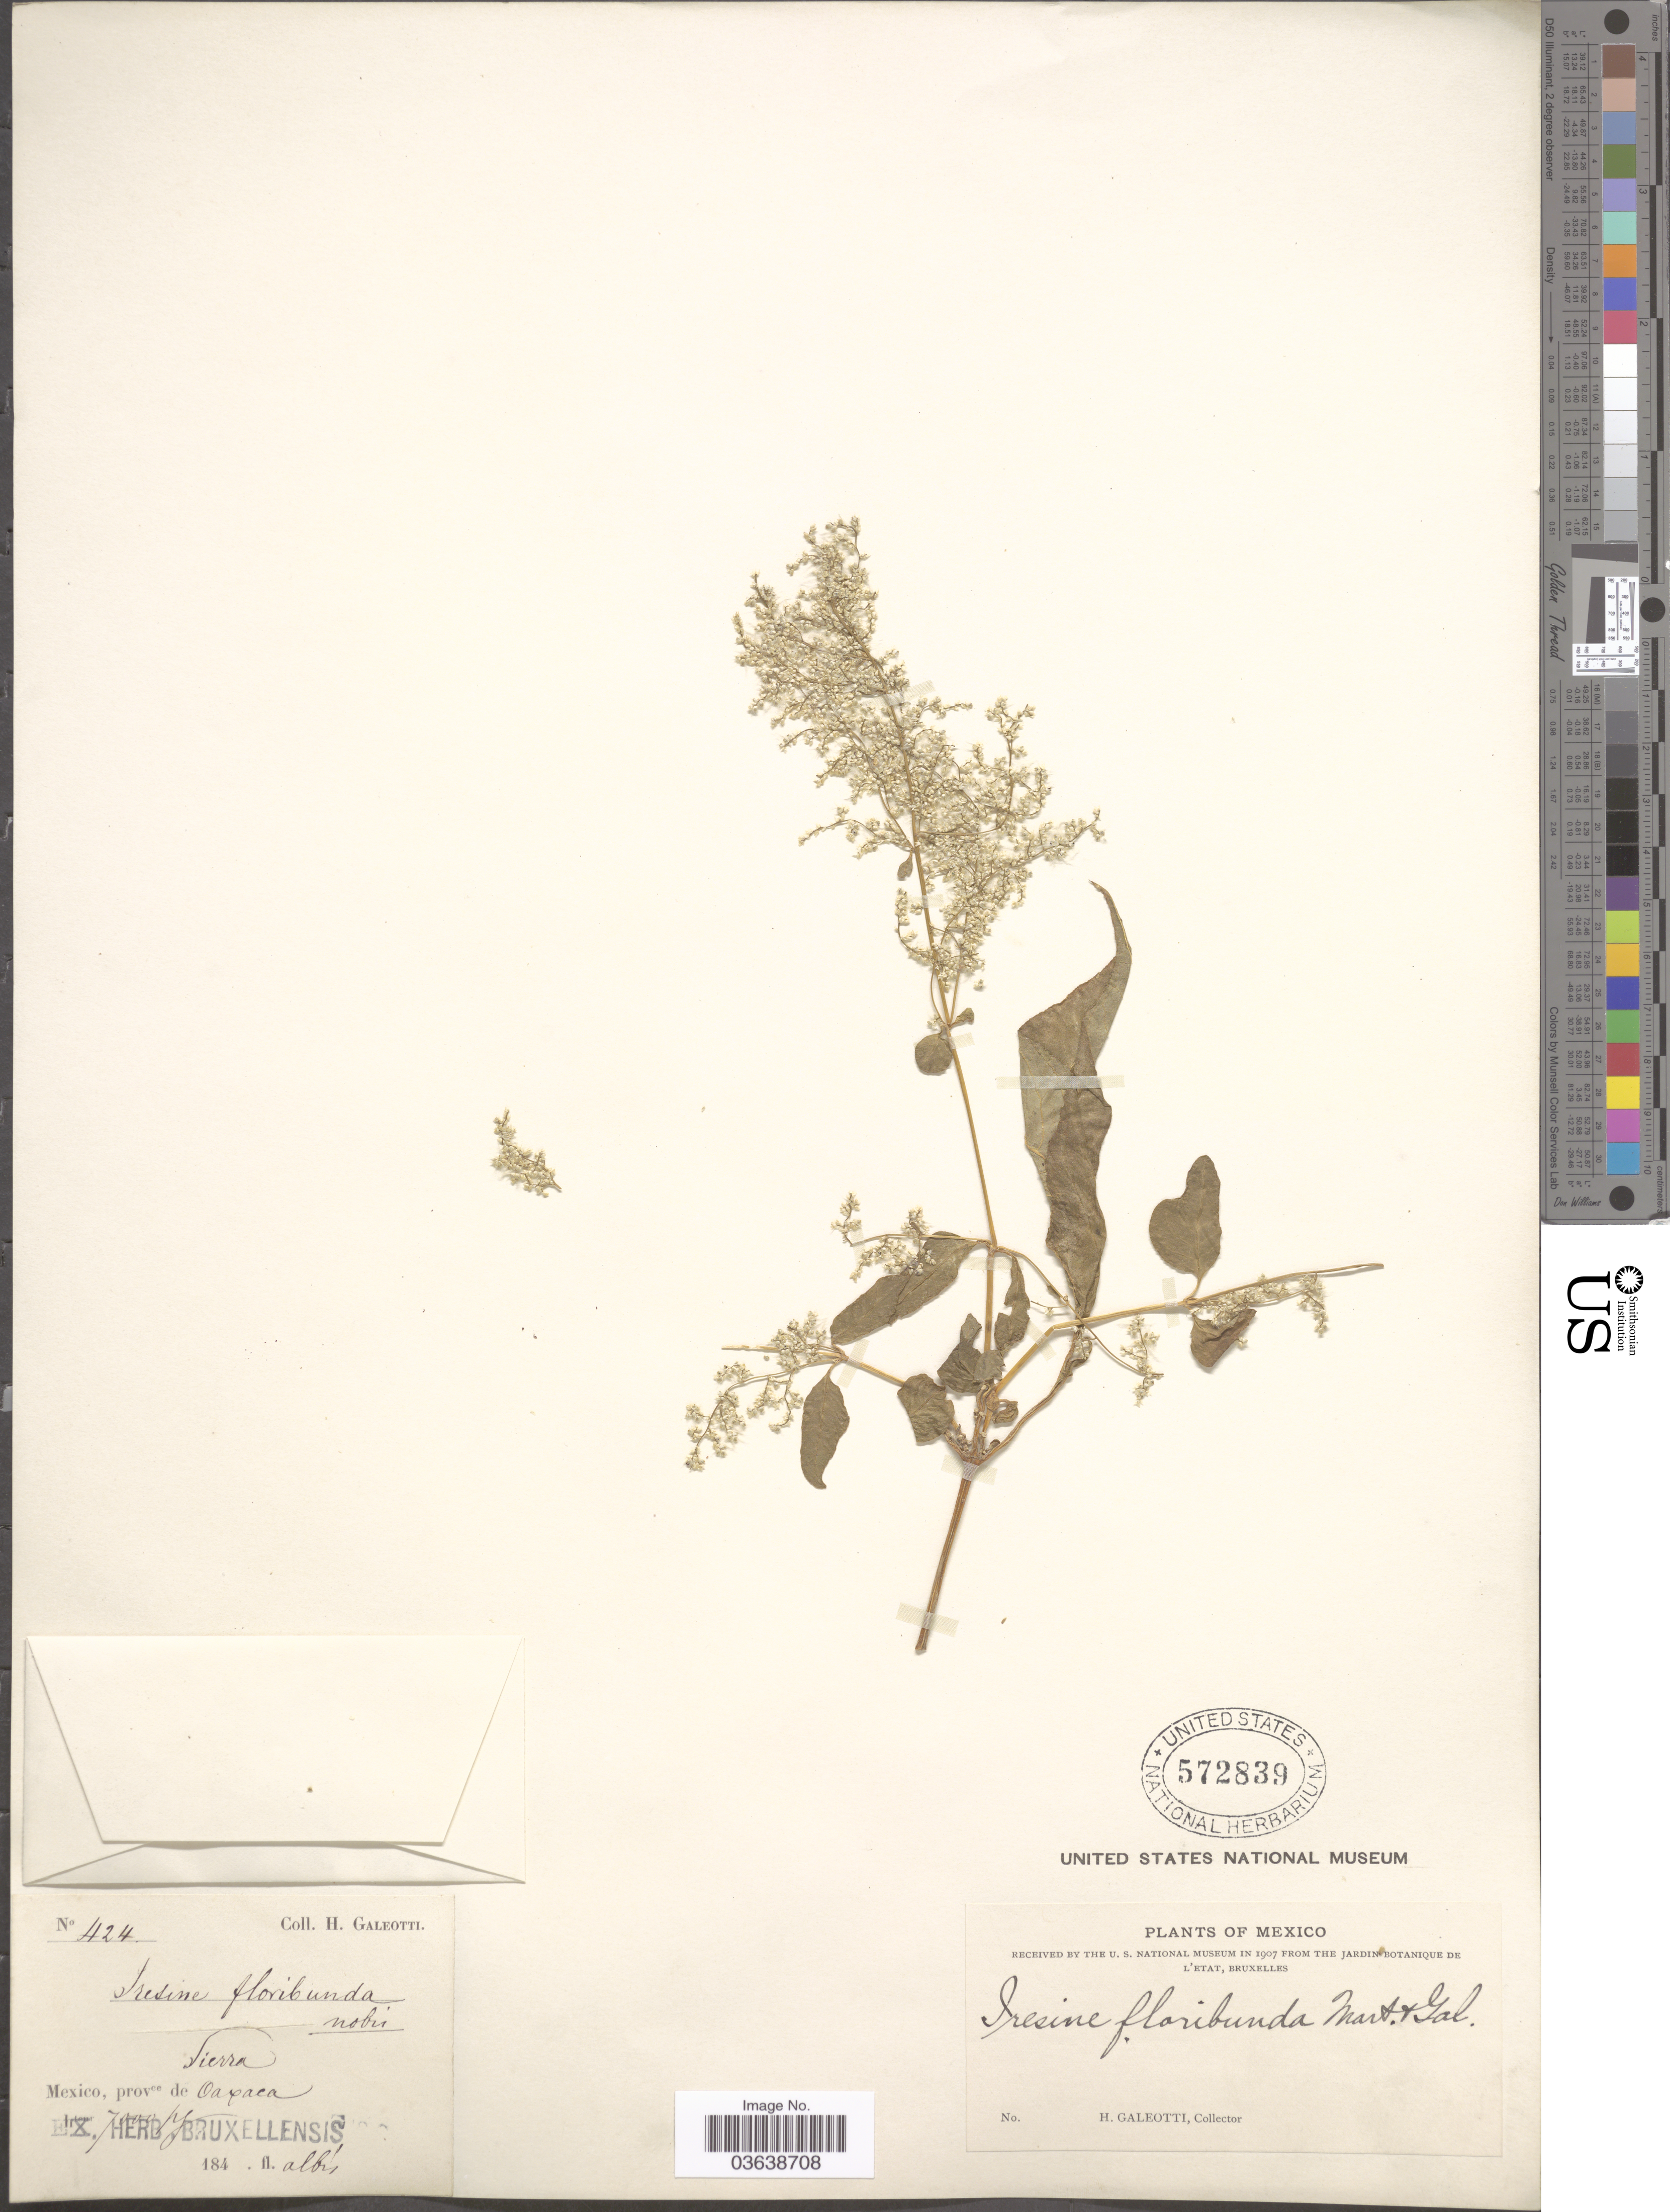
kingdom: Plantae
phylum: Tracheophyta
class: Magnoliopsida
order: Caryophyllales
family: Amaranthaceae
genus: Iresine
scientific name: Iresine celosia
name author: L.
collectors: H. G. Galeotti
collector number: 424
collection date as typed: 184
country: Mexico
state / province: Oaxaca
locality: Sierra.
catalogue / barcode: US 572839